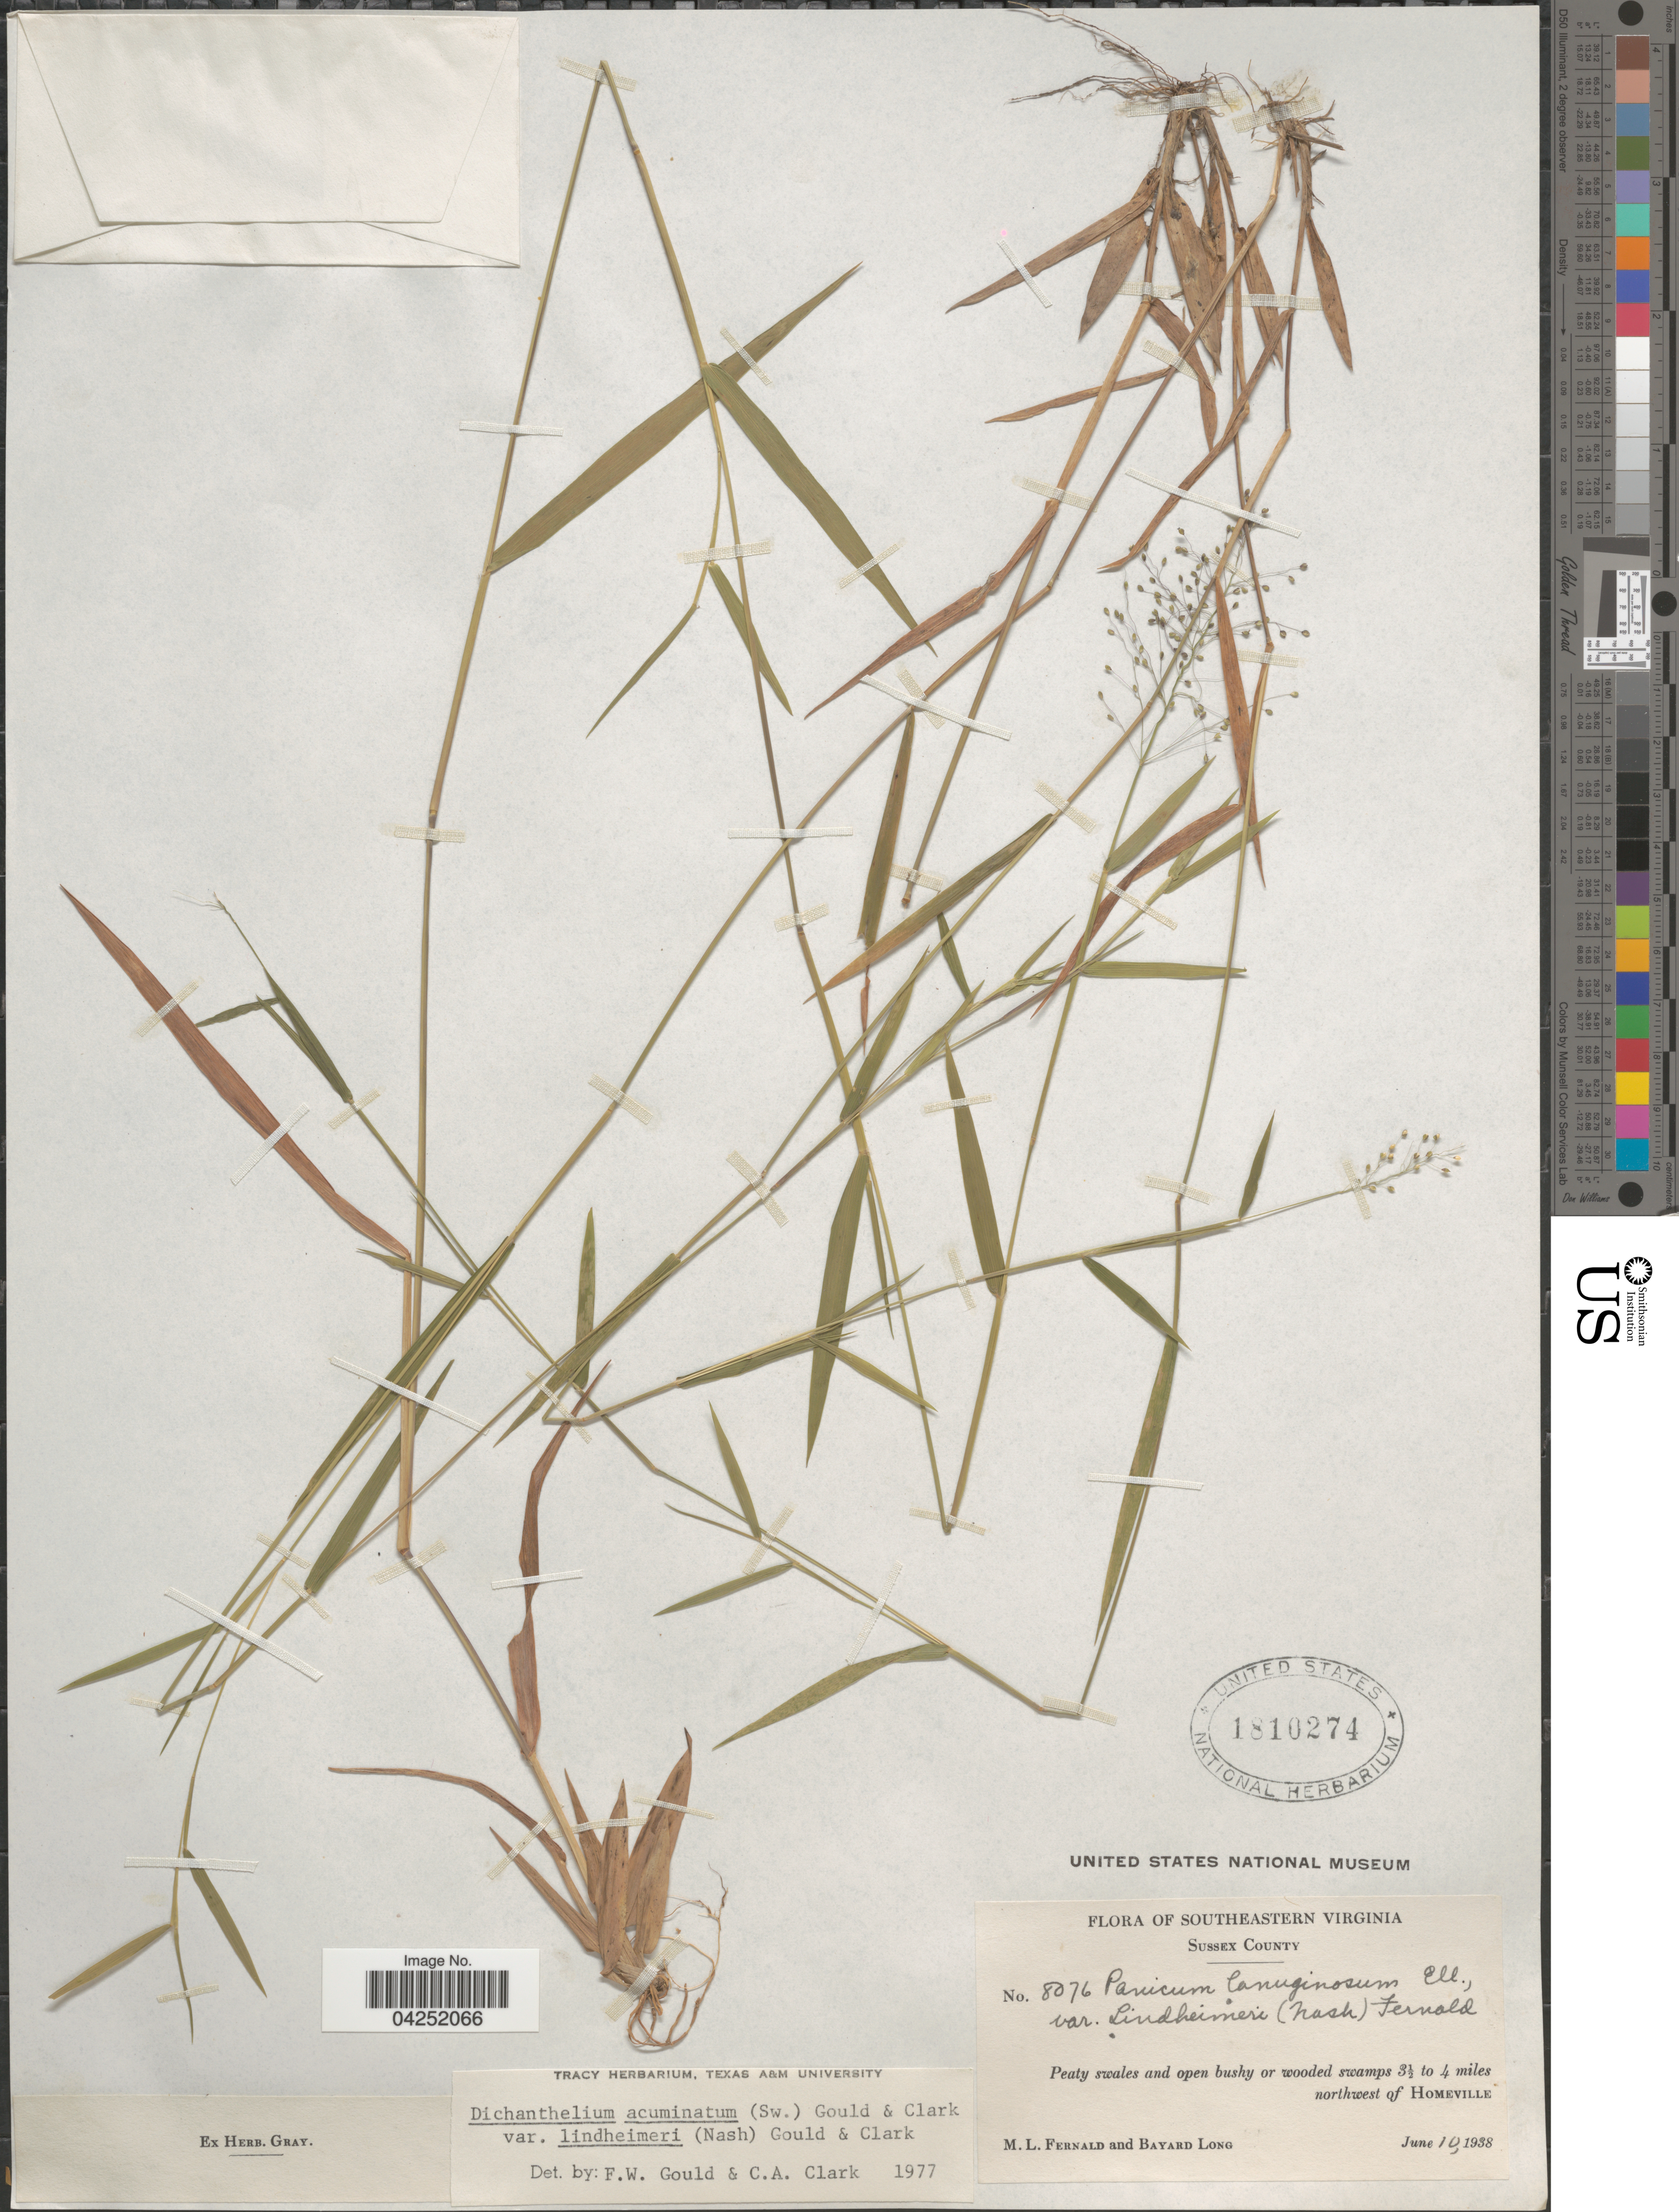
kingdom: Plantae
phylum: Tracheophyta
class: Liliopsida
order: Poales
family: Poaceae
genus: Dichanthelium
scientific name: Dichanthelium acuminatum var. lindheimeri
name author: (Nash) Gould & C.A. Clark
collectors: M. L. Fernald & B. Long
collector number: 8076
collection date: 1938-06-10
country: United States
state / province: Virginia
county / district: Sussex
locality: Southeastern Virginia. Sussex County. Peaty swales and open bushy or wooded swamps 3½ to 4 miles northwest of Homeville.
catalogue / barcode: US 1810274